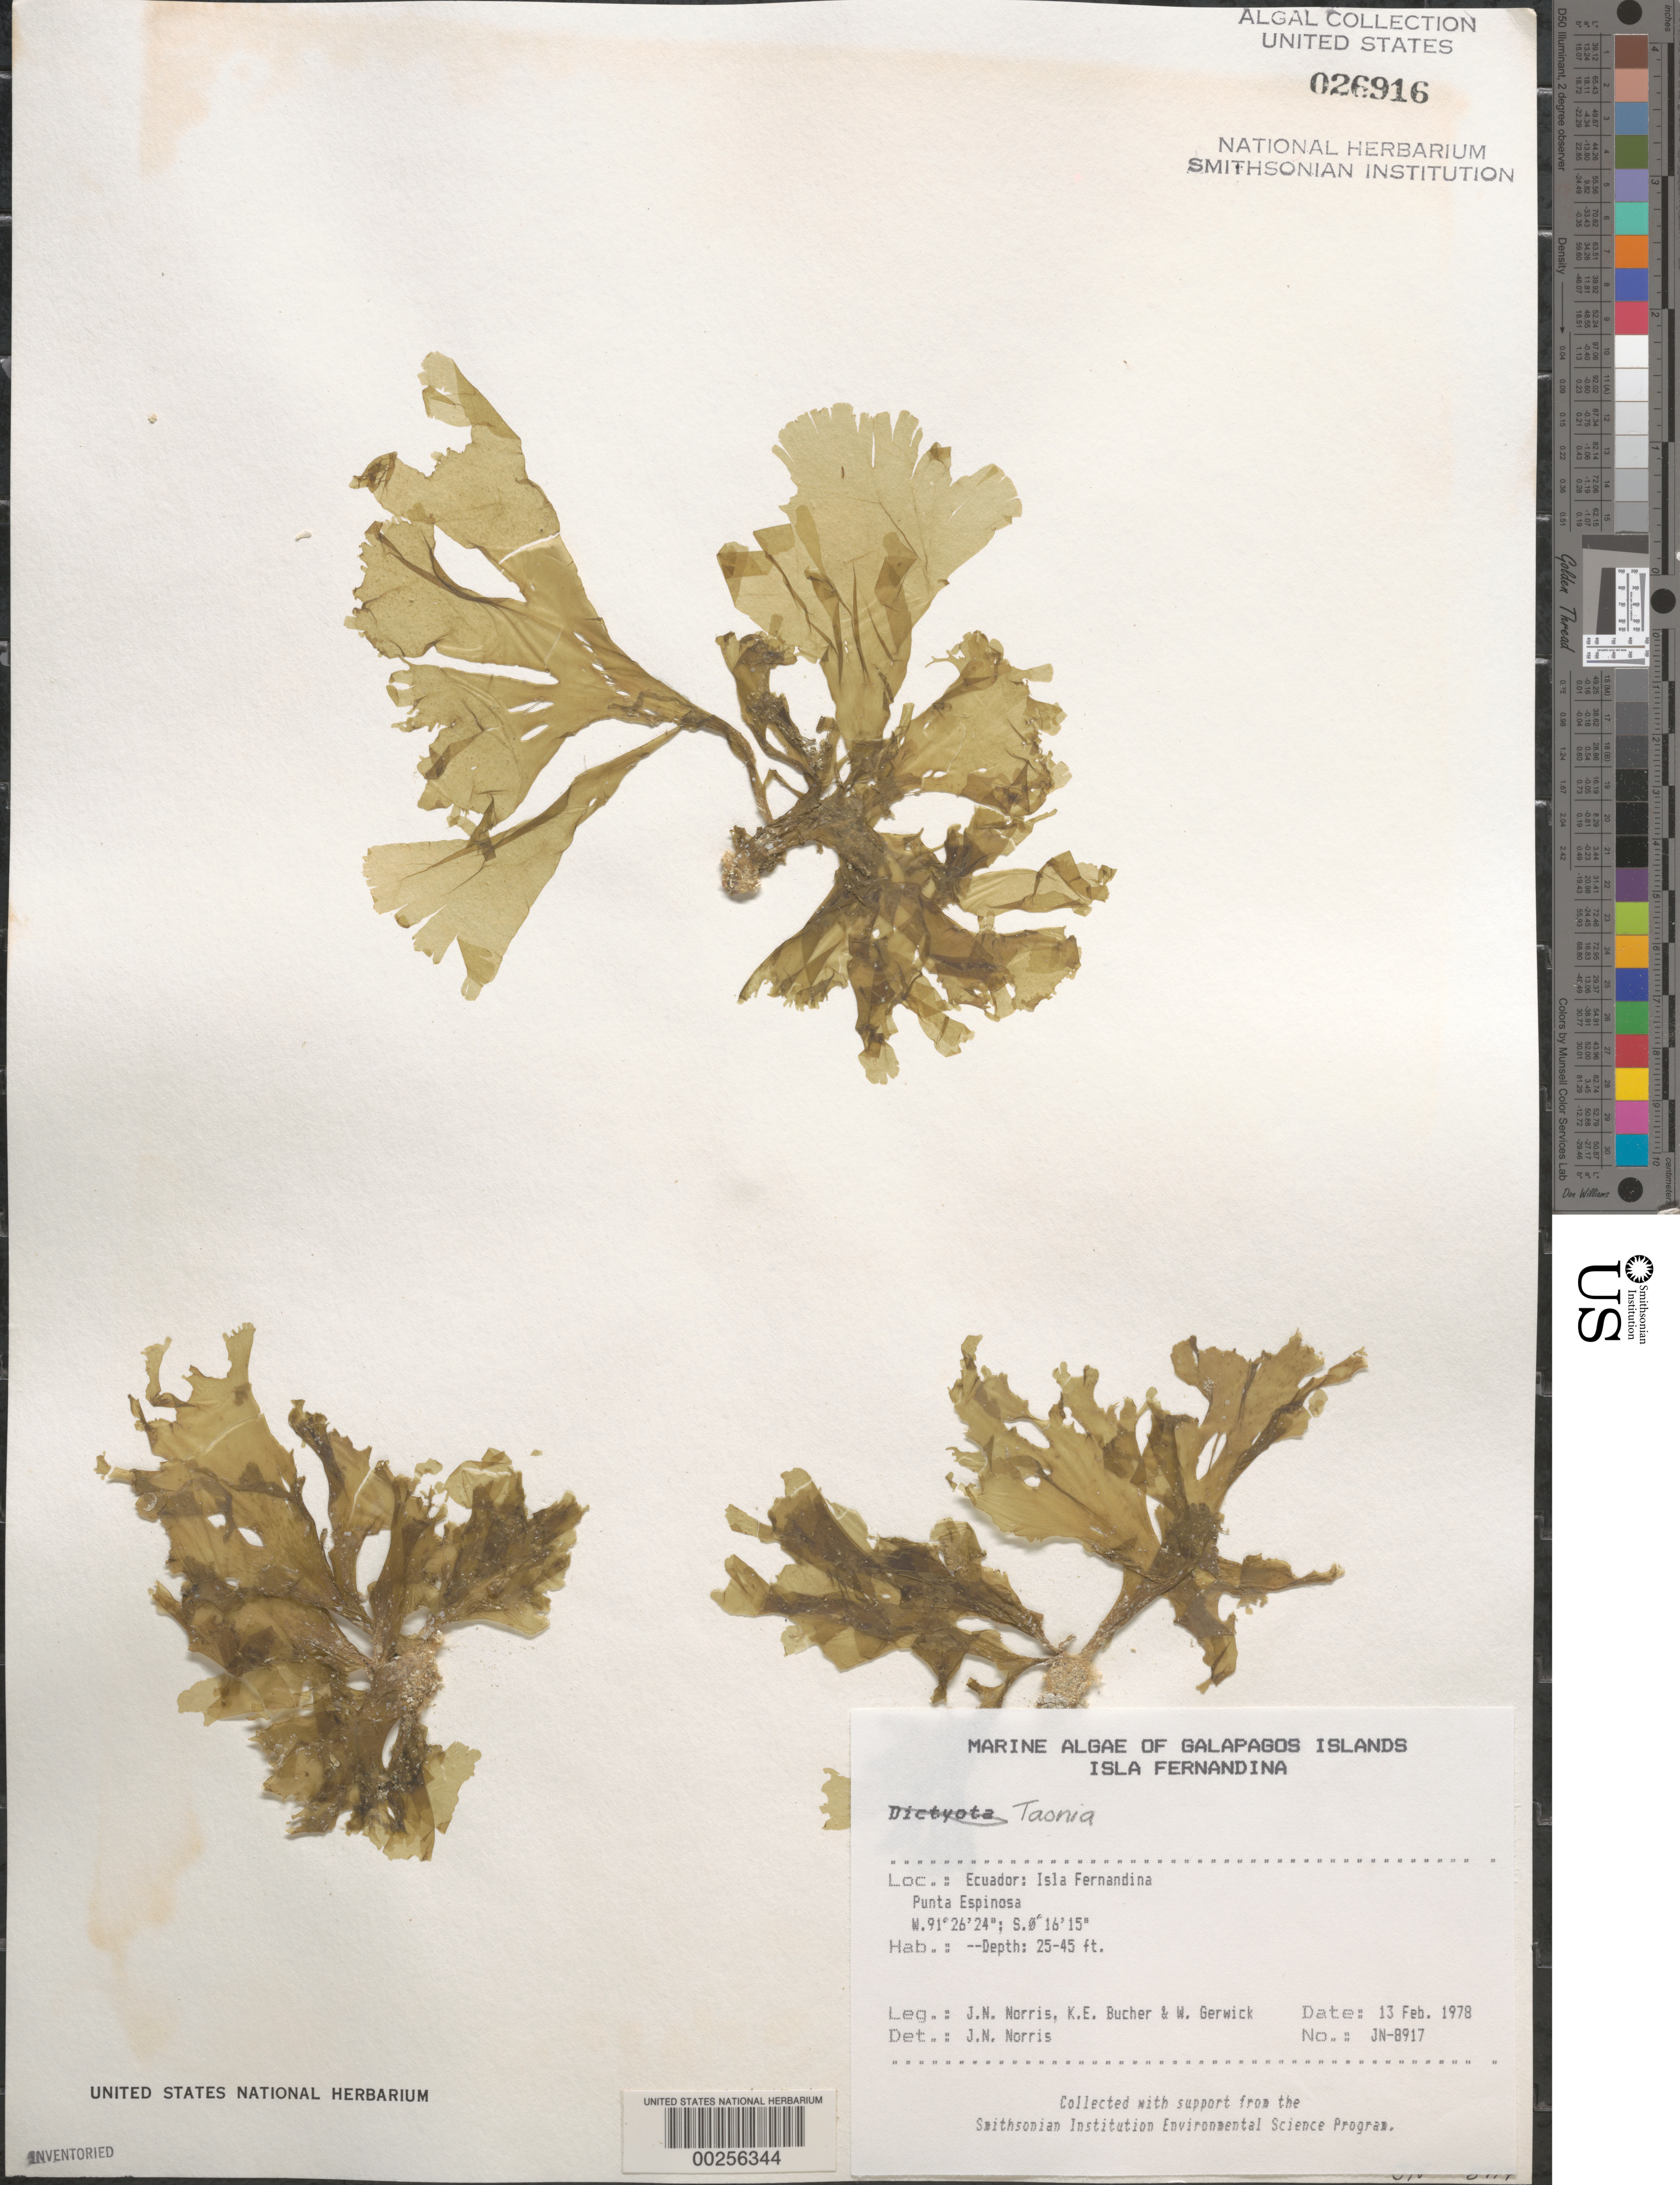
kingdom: Chromista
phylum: Ochrophyta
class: Phaeophyceae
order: Dictyotales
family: Dictyotaceae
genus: Dictyota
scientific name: Dictyota sp.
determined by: Norris, James N.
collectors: J. N. Norris, K. E. Bucher & W. Gerwick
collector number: JN-8917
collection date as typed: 13 Feb 1978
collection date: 1978-02-13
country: Ecuador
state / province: Colón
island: Fernandina [Narborough]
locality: Punta Espinosa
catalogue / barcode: US 26916